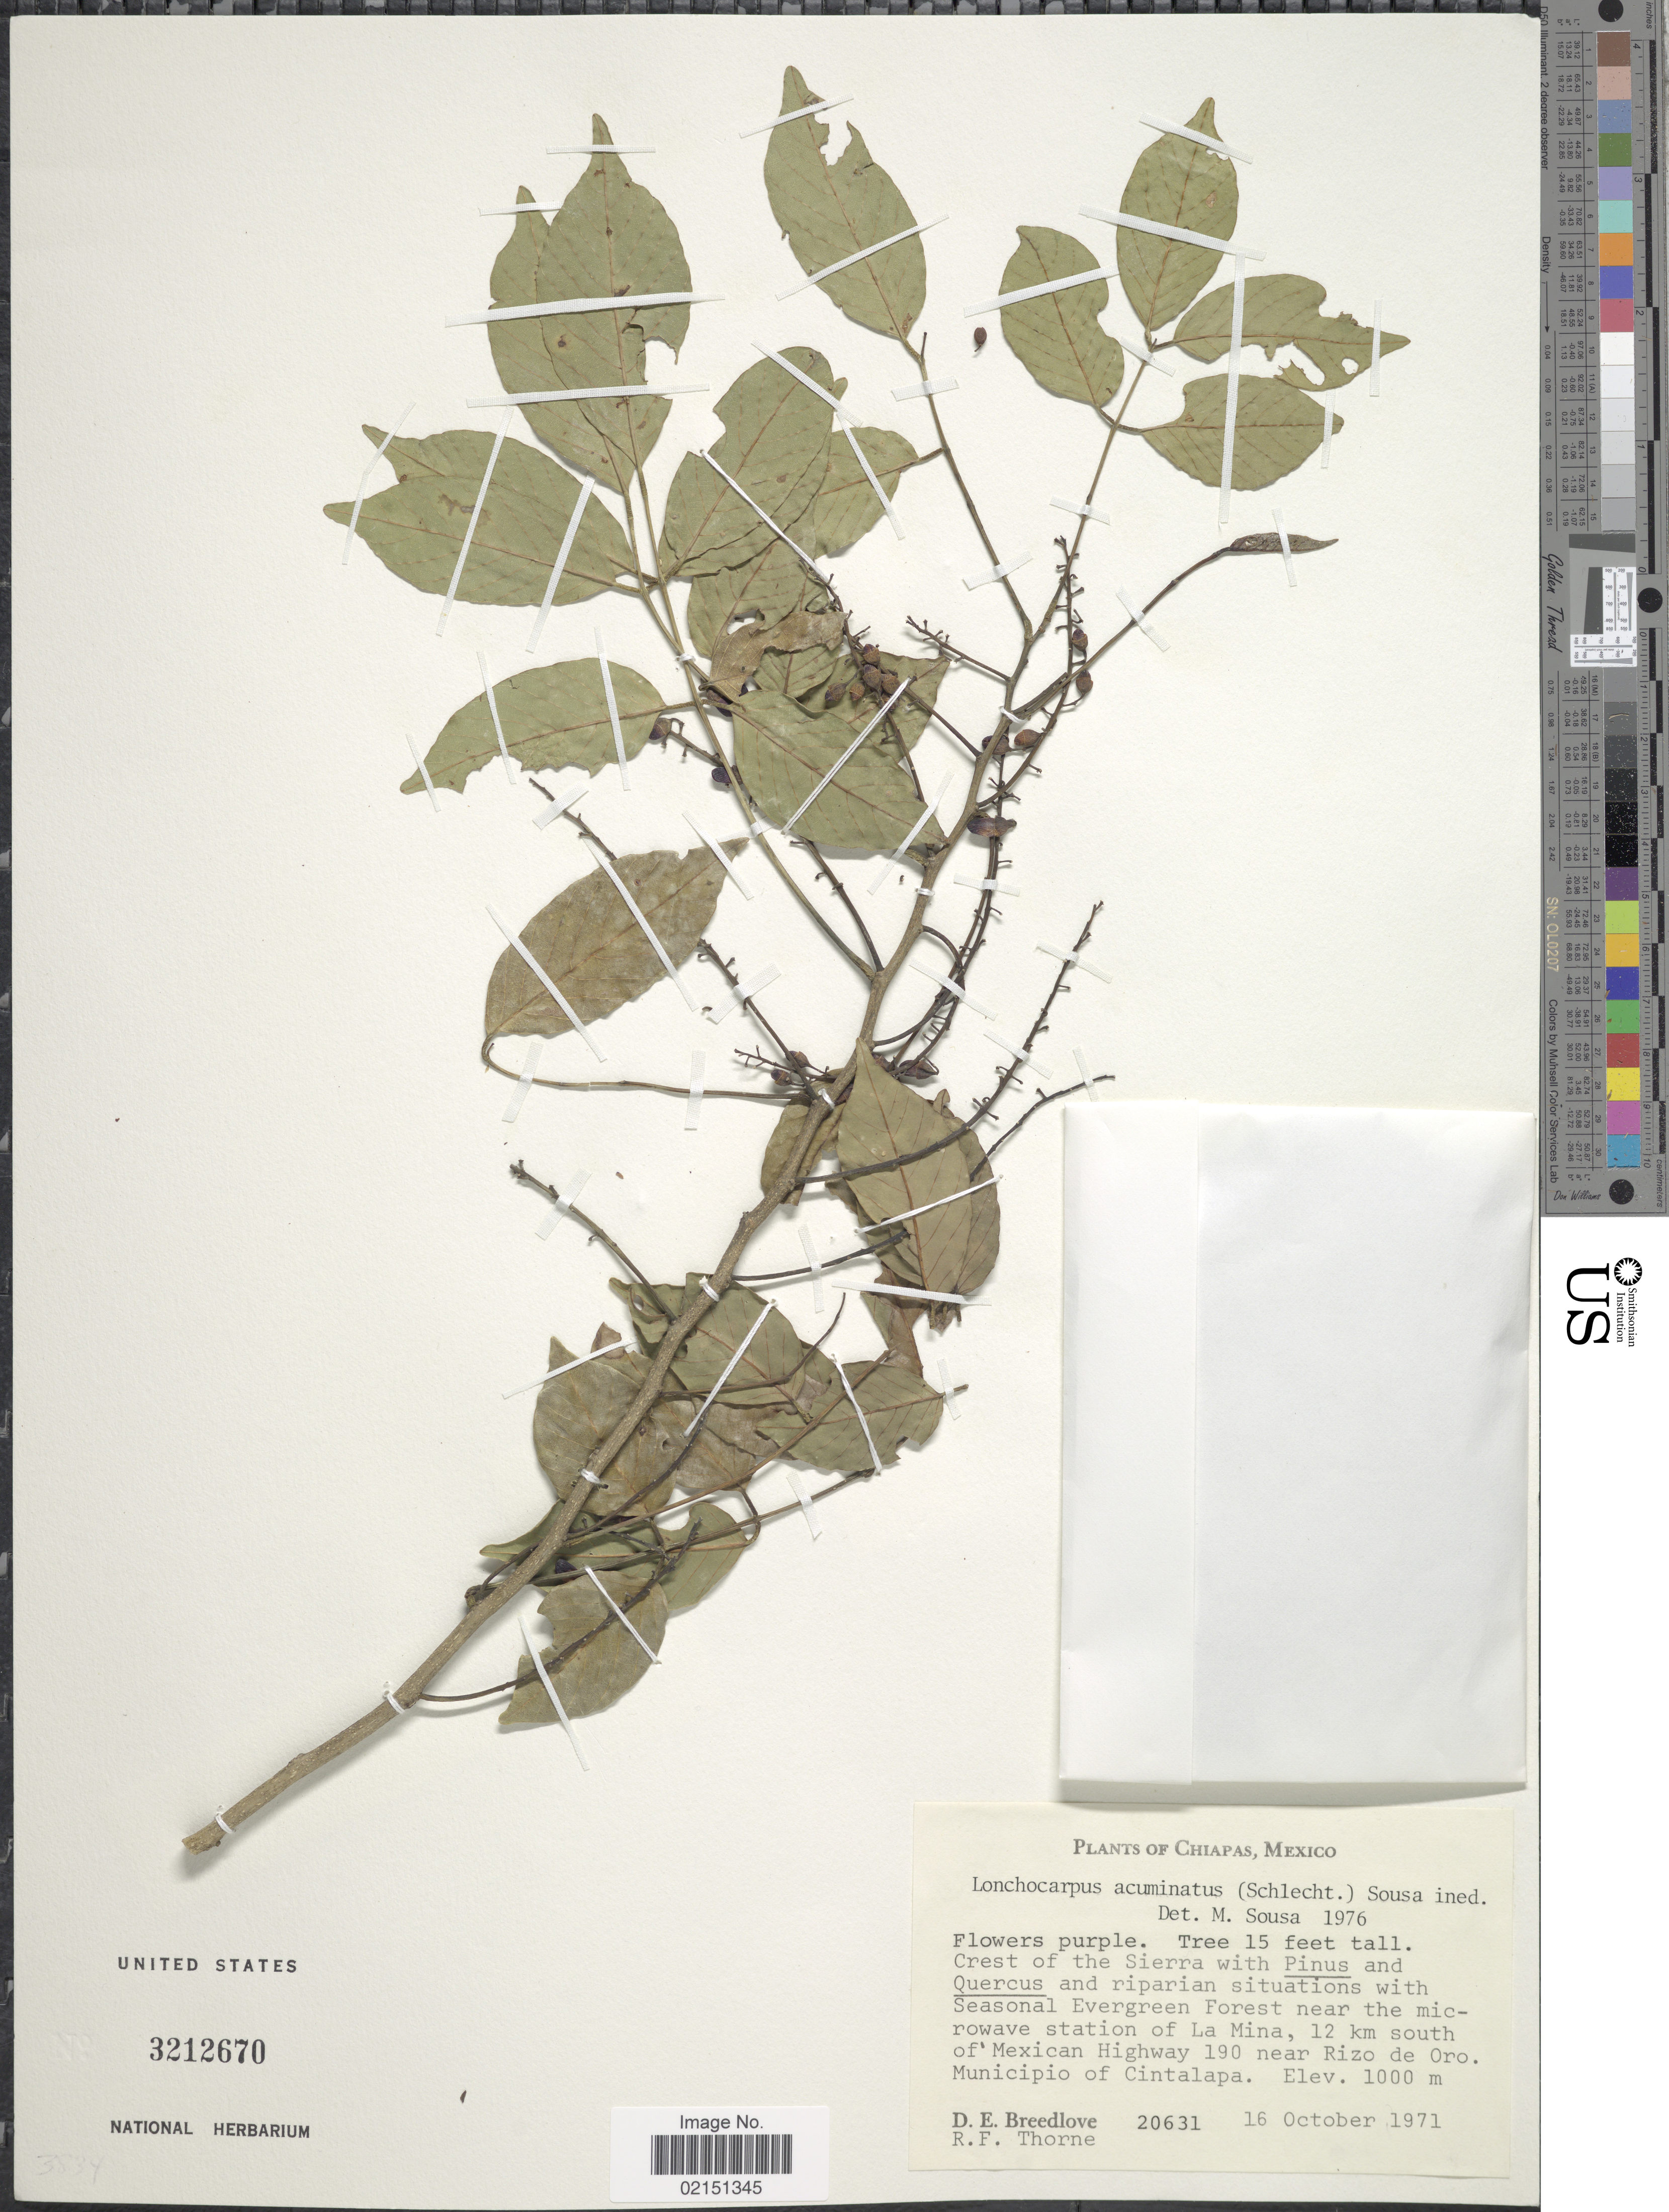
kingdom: Plantae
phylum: Tracheophyta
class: Magnoliopsida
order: Fabales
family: Fabaceae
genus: Lonchocarpus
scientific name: Lonchocarpus acuminatus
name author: (Schltdl.) M. Sousa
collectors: D. E. Breedlove & R. F. Thorne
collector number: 20631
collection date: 1971-10-16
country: Mexico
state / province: Chiapas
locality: Chiapas, Mexico, Seasonal Evergreen Forest near the microwave station of La Mina, 12 km south of Mexican Highway 190 near Rizo de Oro, Municipio of Cintalapa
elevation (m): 1000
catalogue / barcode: US 3212670